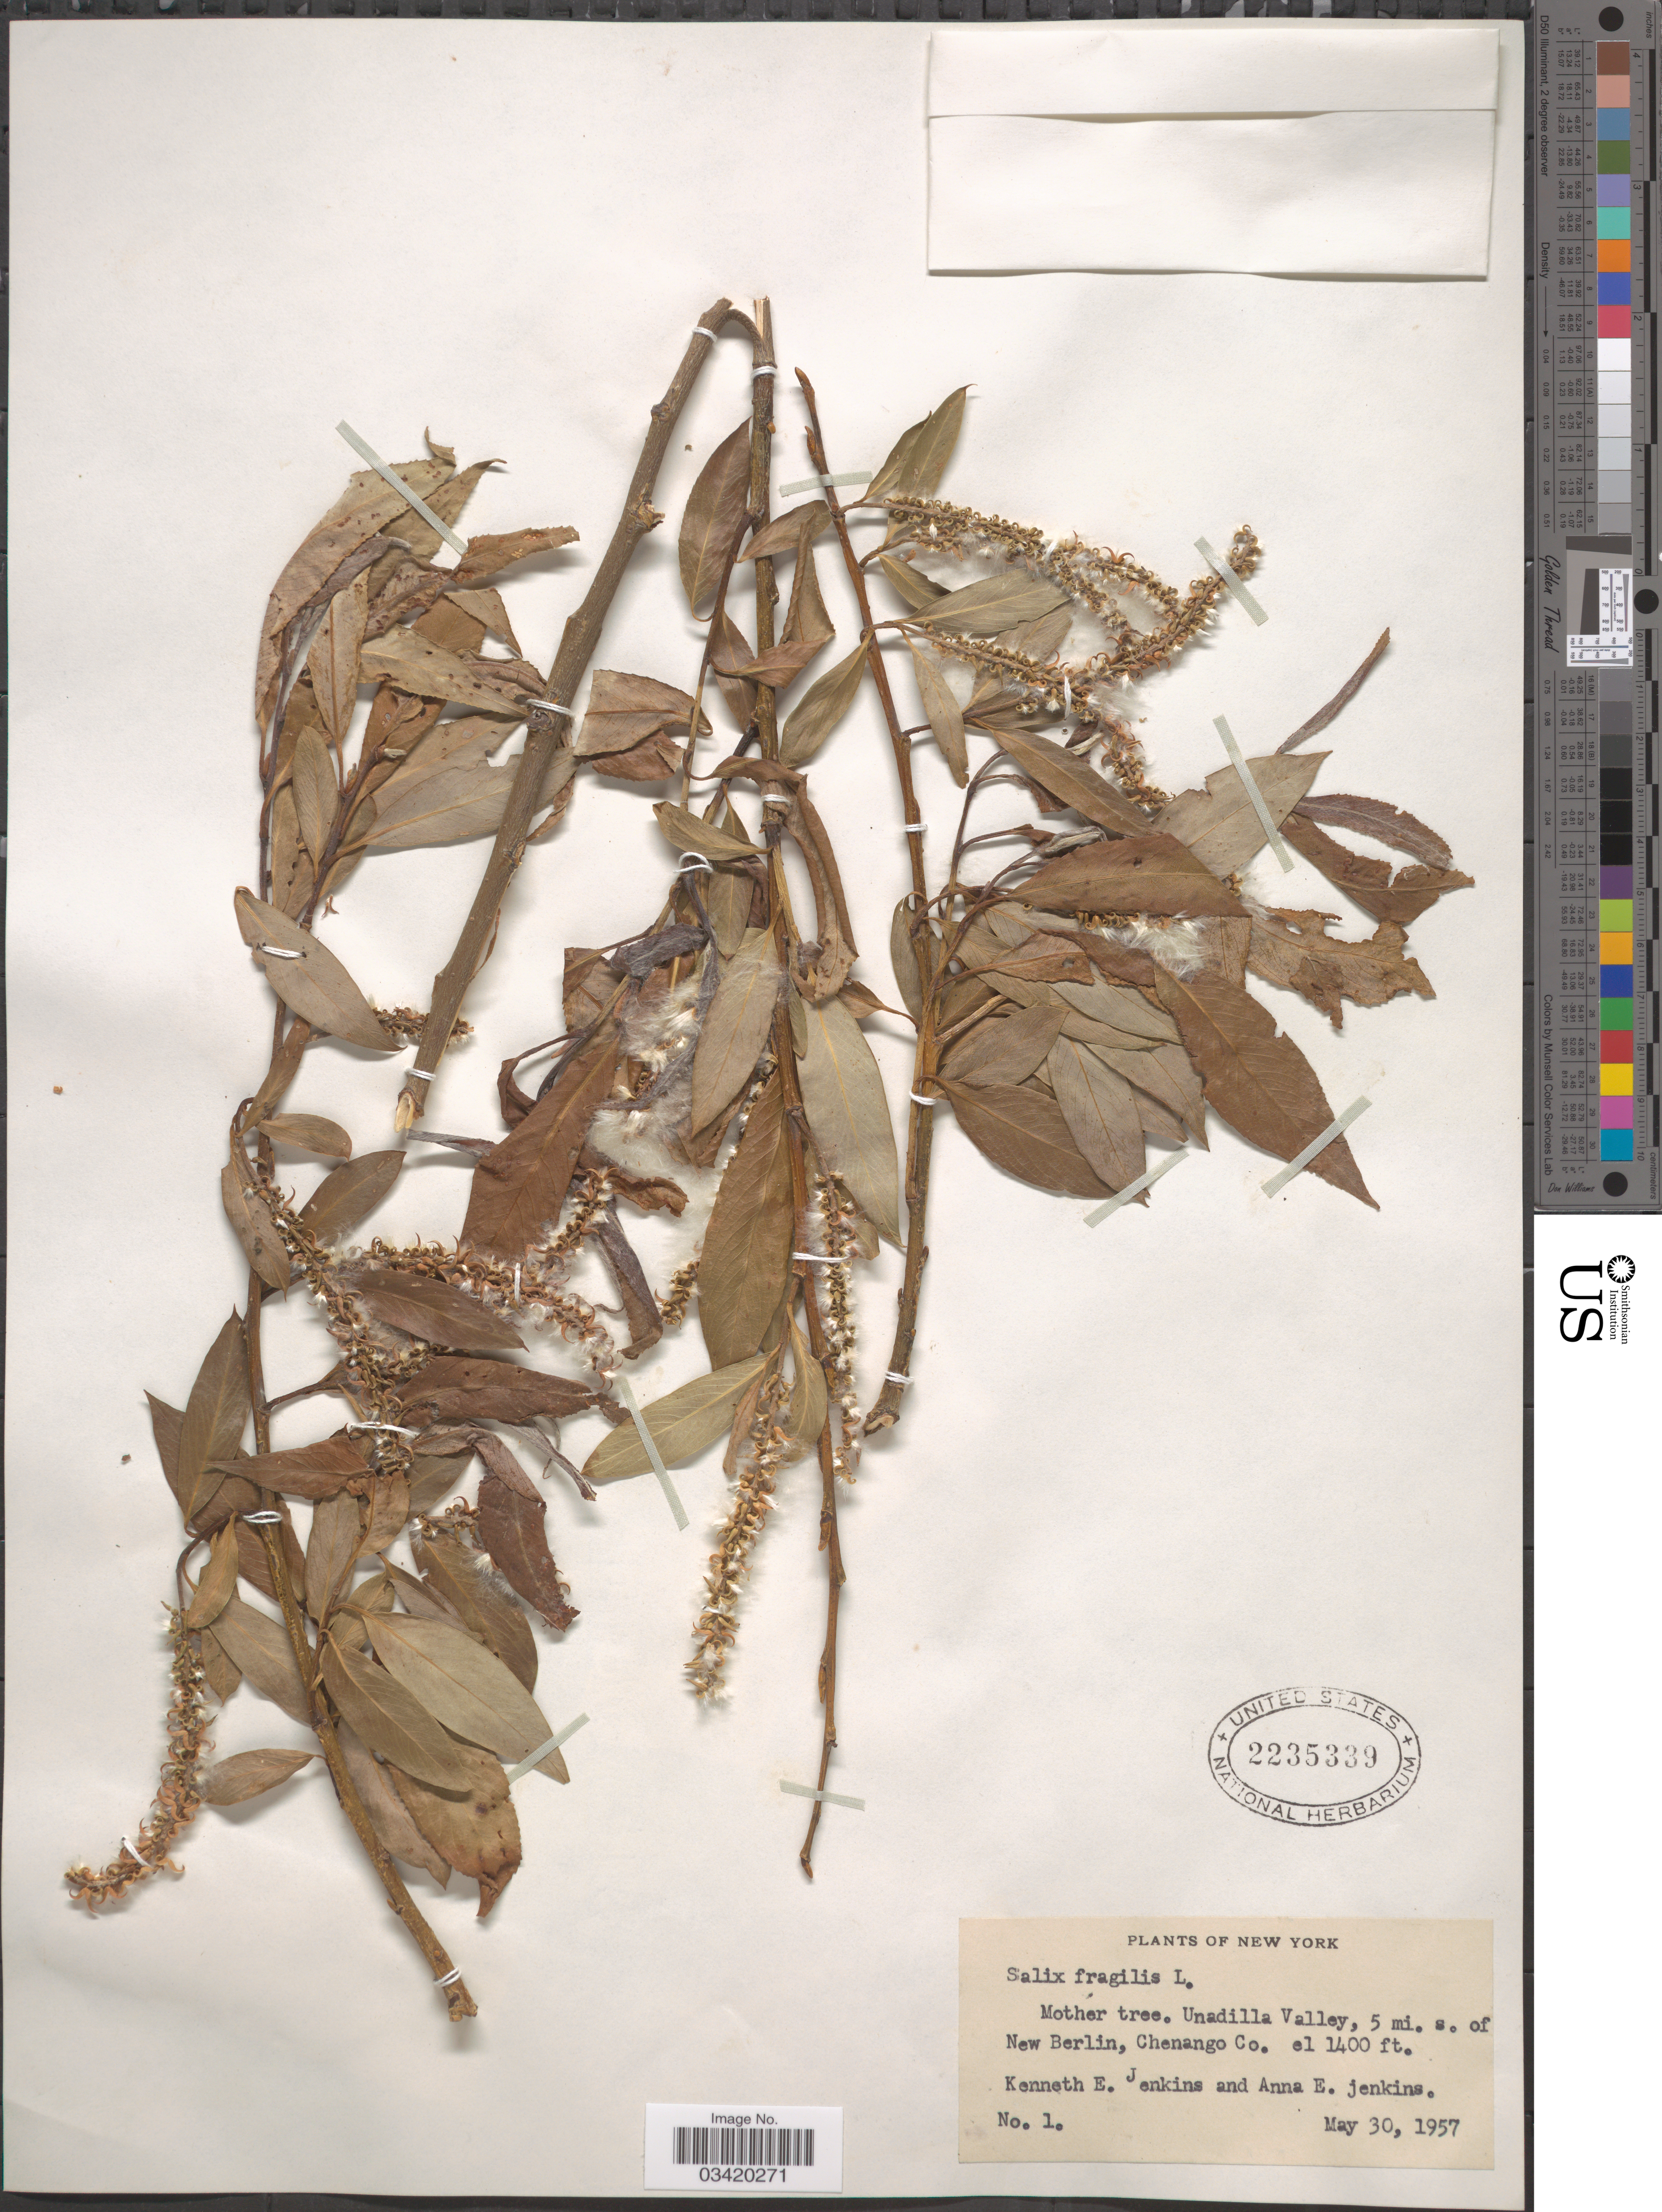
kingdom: Plantae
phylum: Tracheophyta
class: Magnoliopsida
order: Malpighiales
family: Salicaceae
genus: Salix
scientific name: Salix fragilis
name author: L.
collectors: K. Jenkins & A. Jenkins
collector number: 1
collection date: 1957-05-30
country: United States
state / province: New York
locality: Unadilla Valley, 5 mi. s. of New Berlin, Chenango Co.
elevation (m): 427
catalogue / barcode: US 2235339